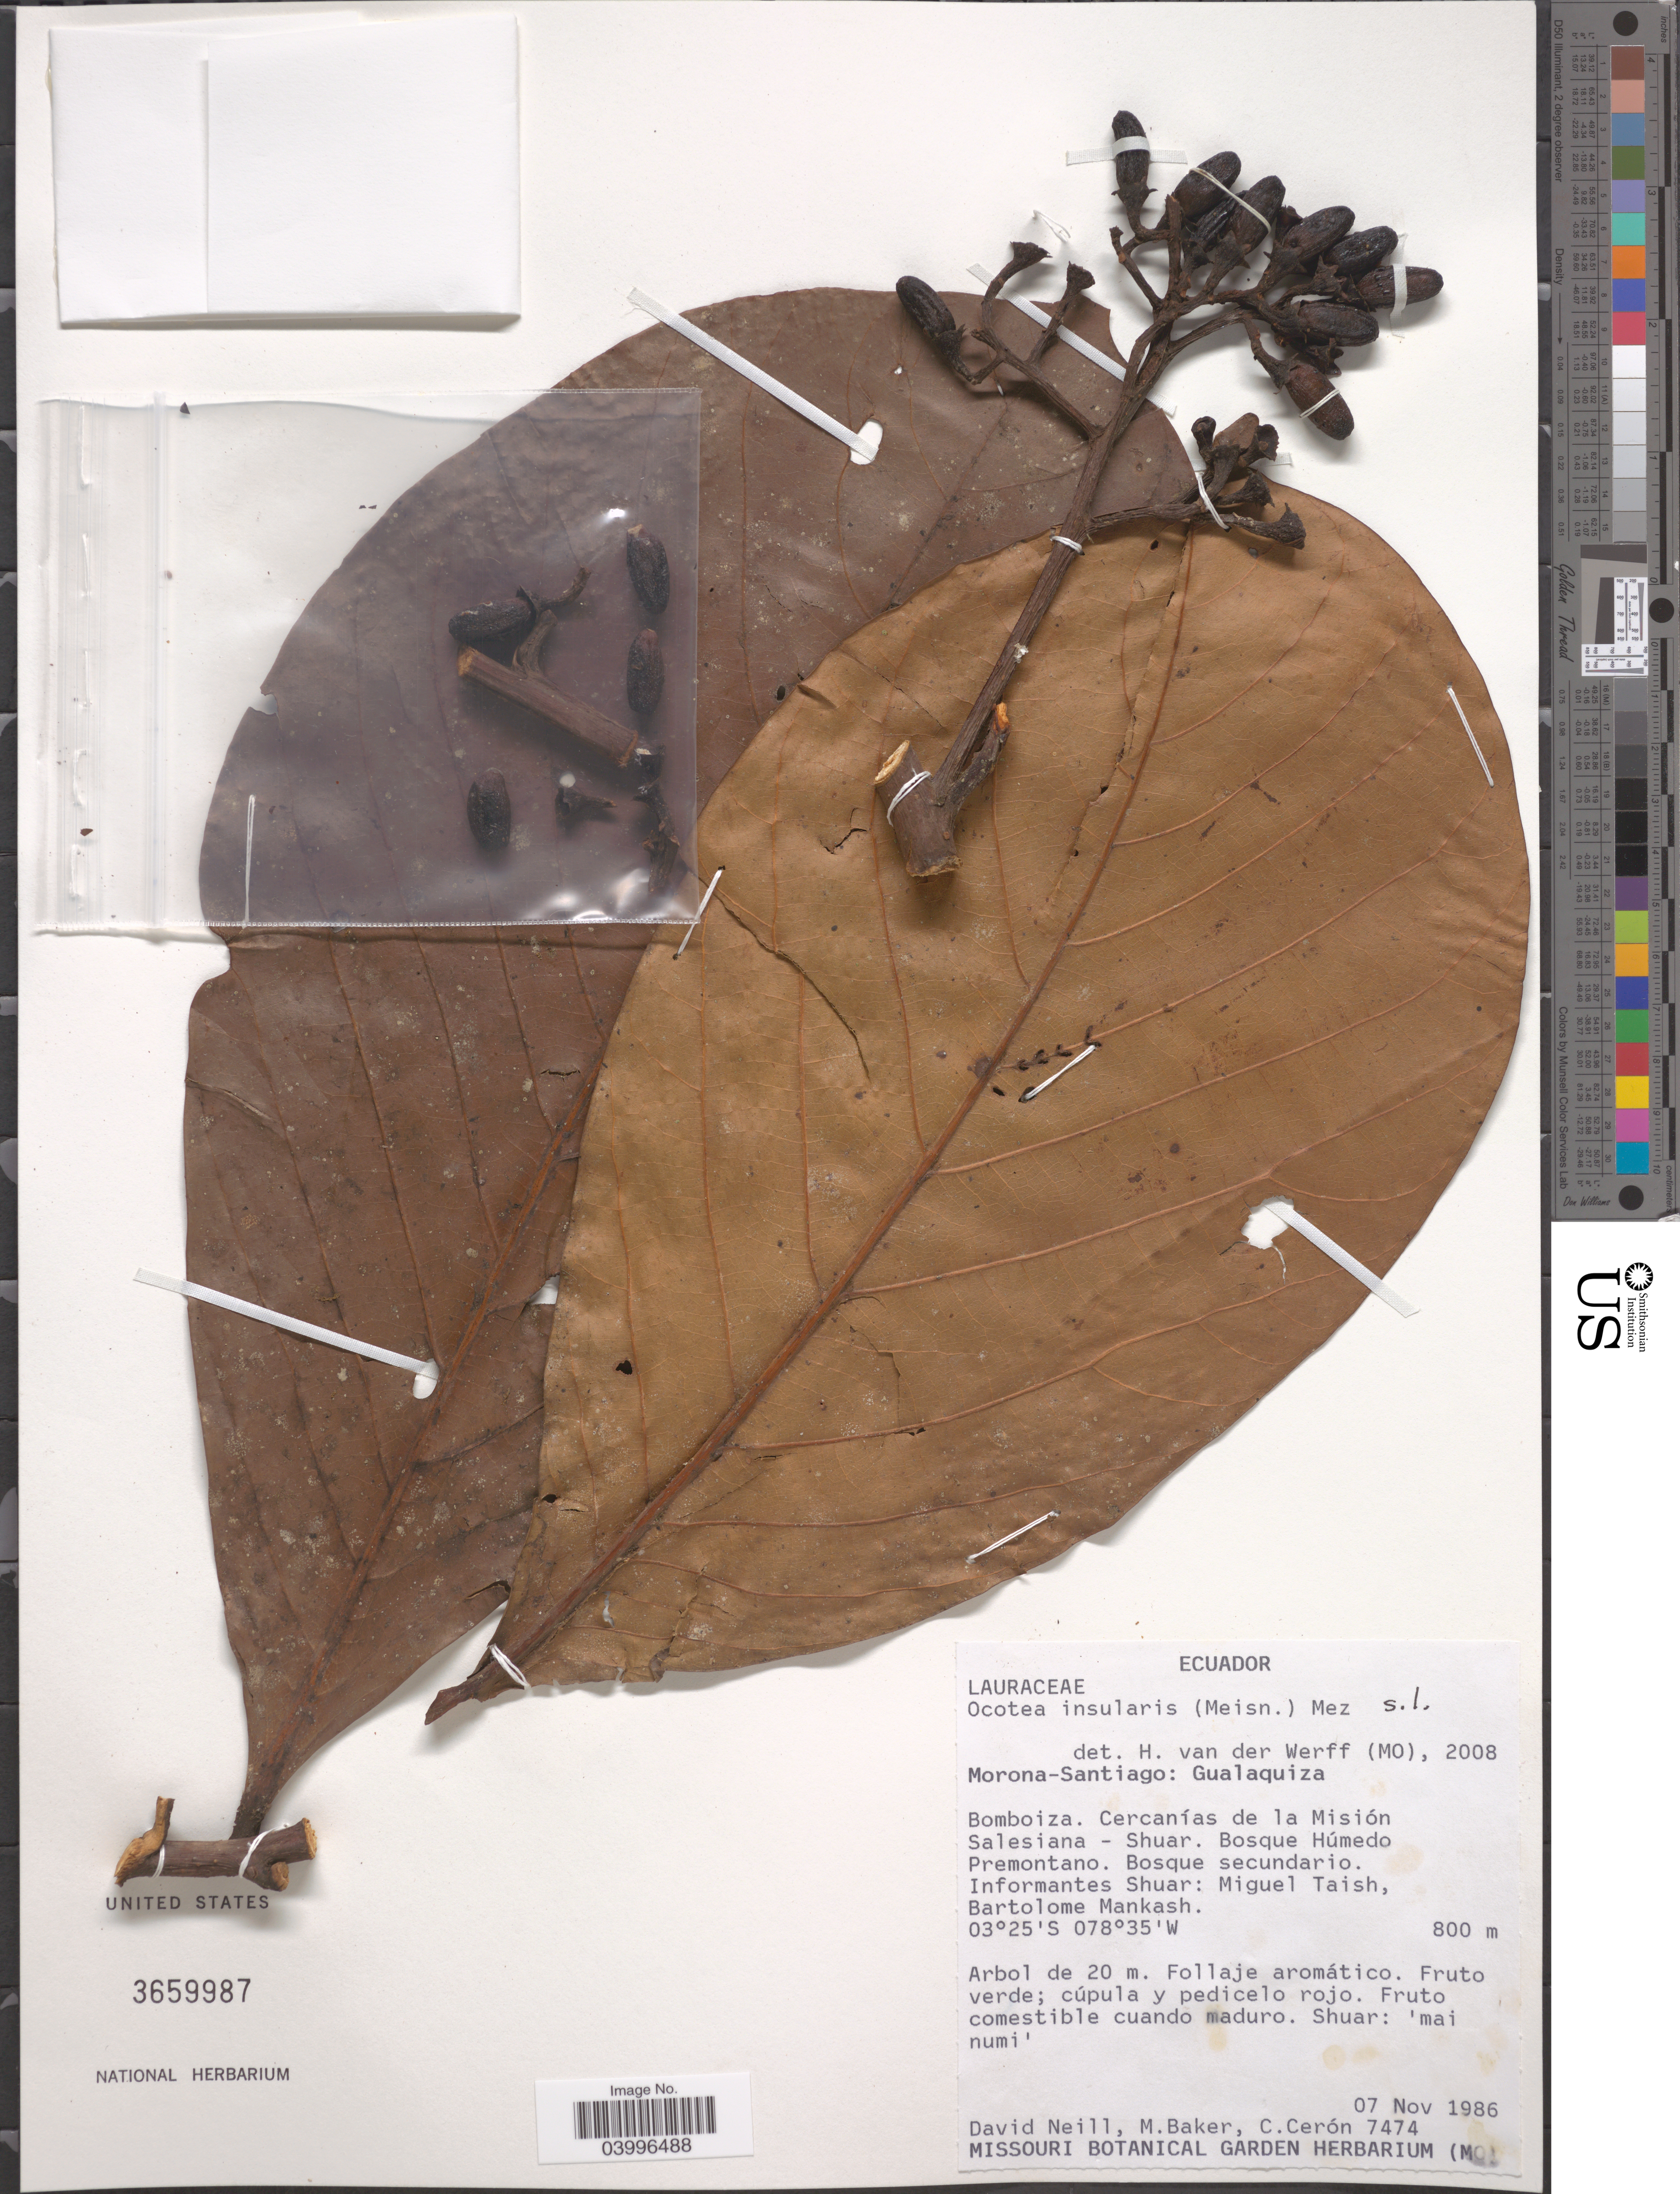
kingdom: Plantae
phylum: Tracheophyta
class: Magnoliopsida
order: Laurales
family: Lauraceae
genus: Ocotea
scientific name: Ocotea insularis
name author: (Meisn.) Mez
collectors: D. Neill, M. Baker & C. E. Cerón M.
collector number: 7474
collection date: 1986-11-07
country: Ecuador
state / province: Morona-Santiago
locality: Gualaquiza. Bomboiza. Cercanías de la Misión Salesiana - Shuar. Bosque Húmedo Premontano. Bosque secundario. Informantes Shuar: Miguel Taish, Bartolome Mankash.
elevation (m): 800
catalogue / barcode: US 3659987